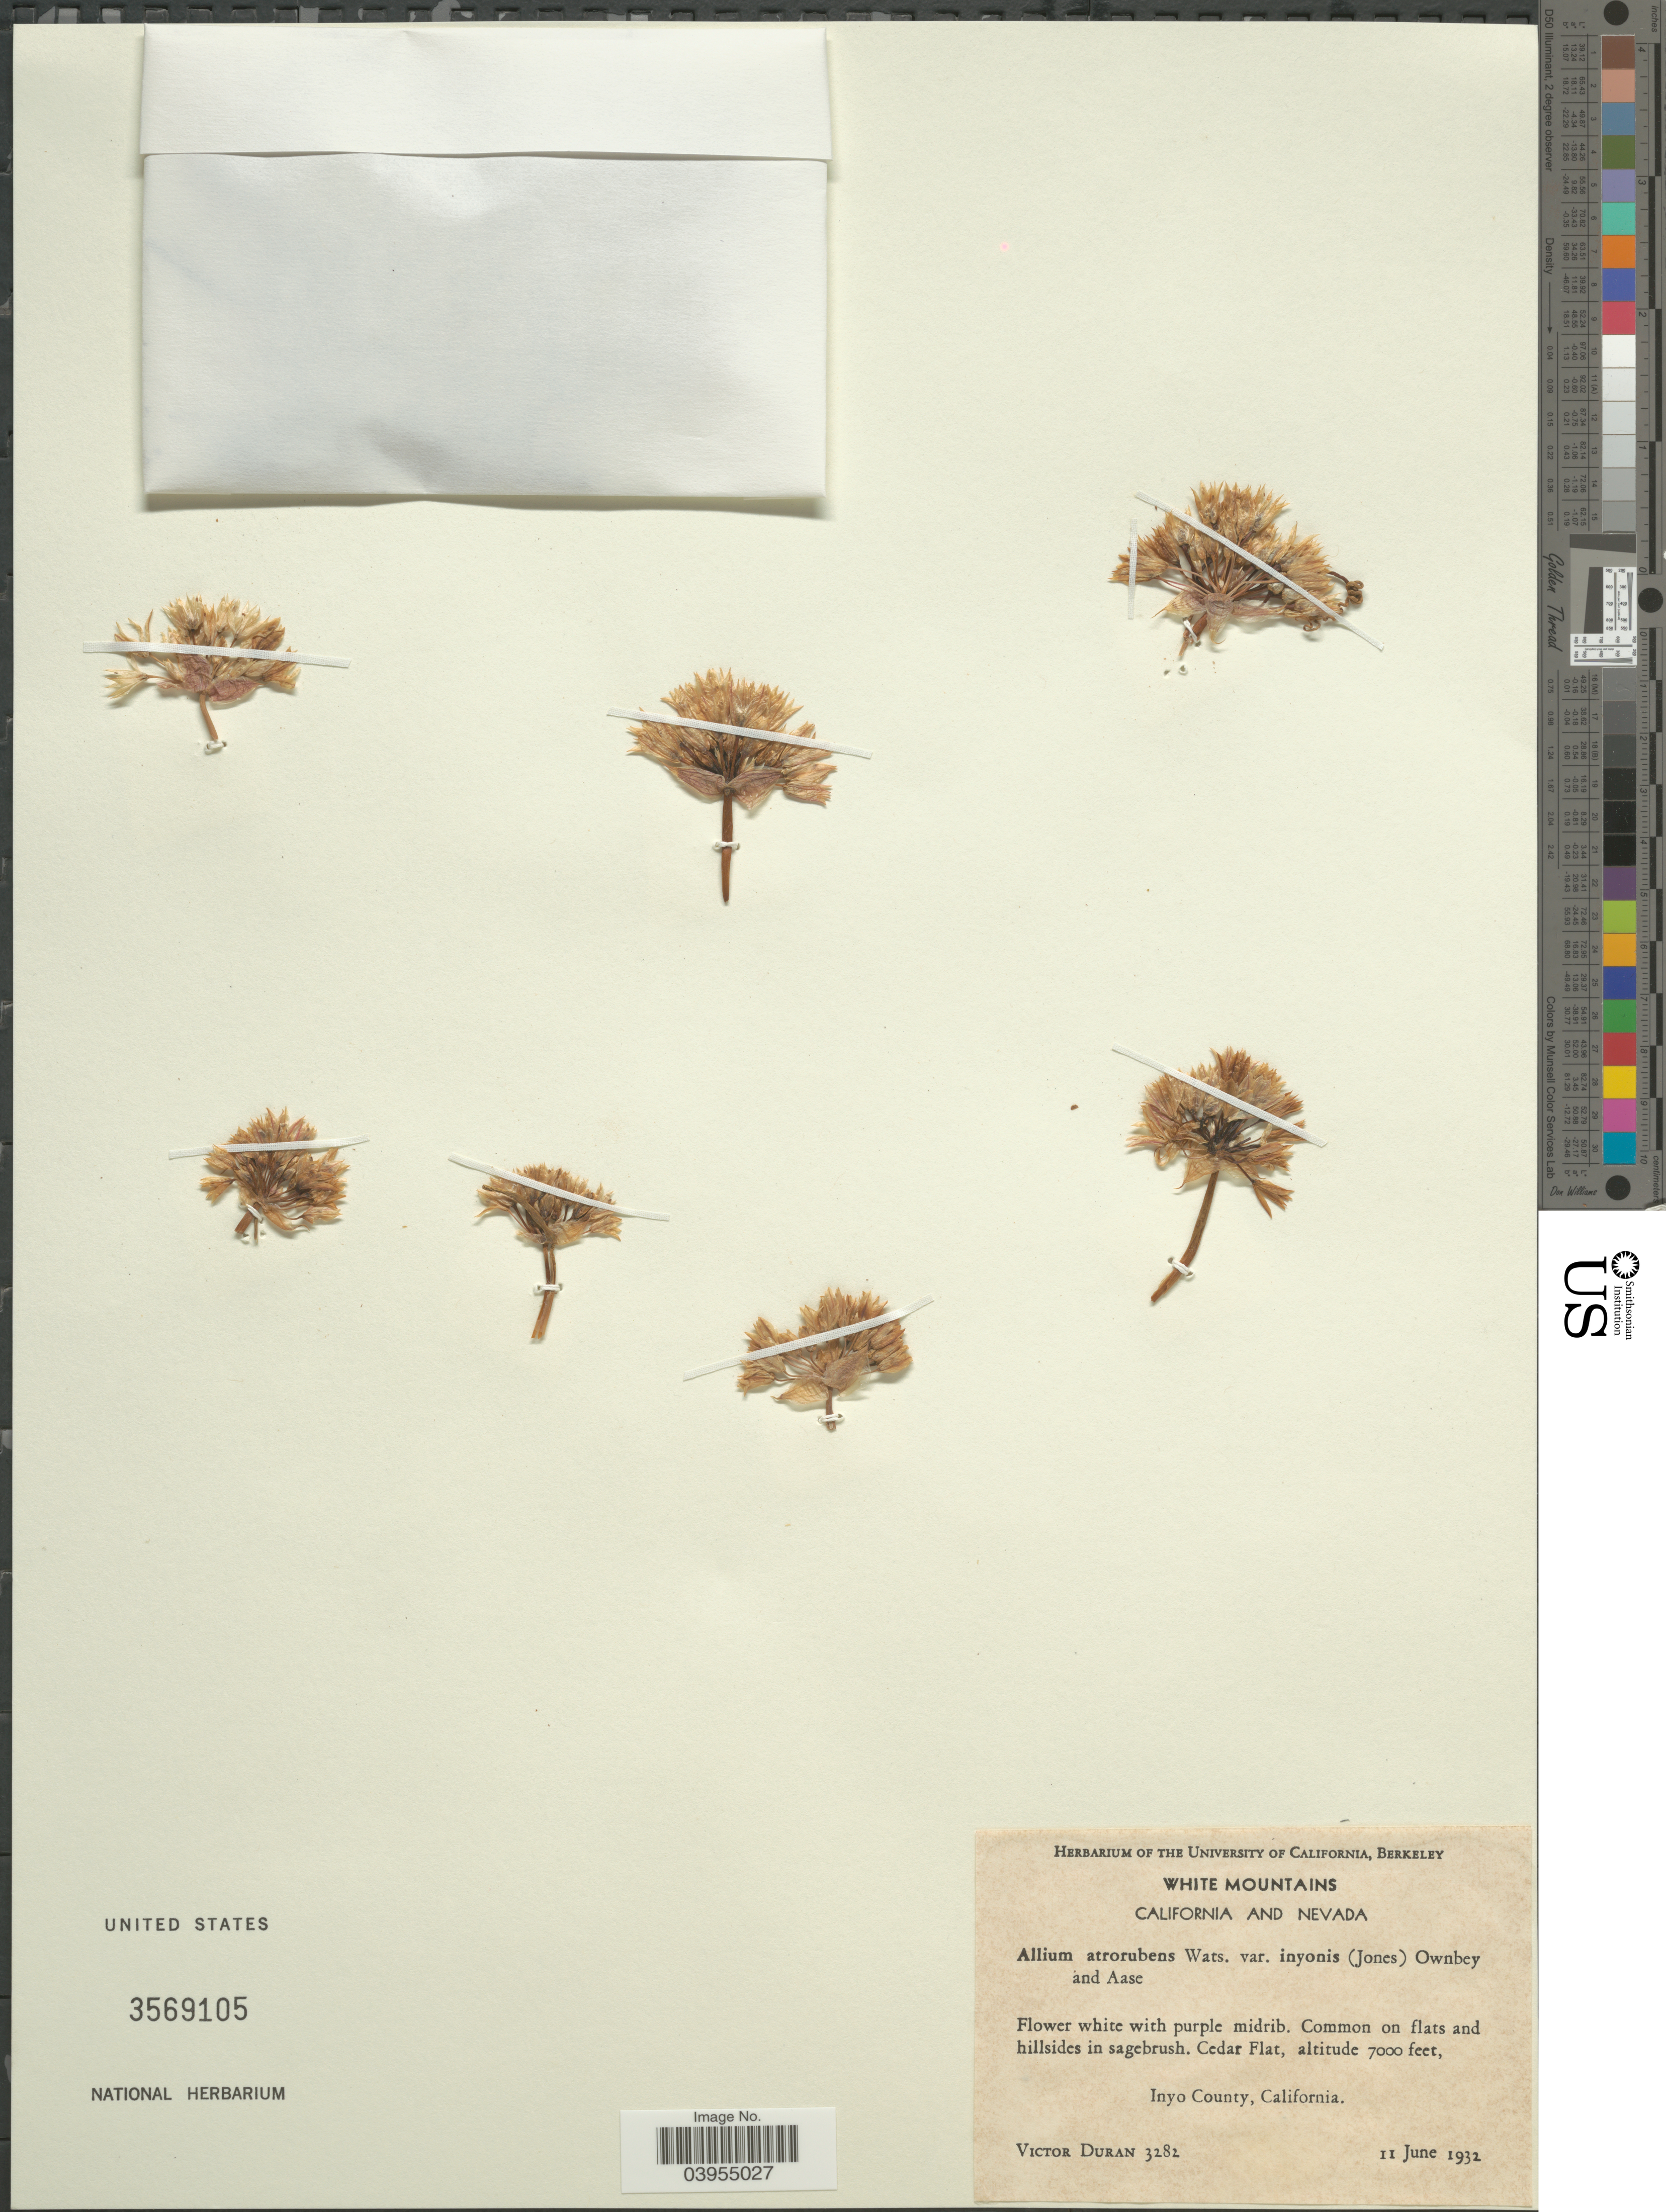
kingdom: Plantae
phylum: Tracheophyta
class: Liliopsida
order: Asparagales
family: Amaryllidaceae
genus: Allium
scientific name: Allium atrorubens var. inyonis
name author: (M.E. Jones) Ownbey & Aase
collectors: V. Duran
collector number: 3282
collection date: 1932-06-11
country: United States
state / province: California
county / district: Inyo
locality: White Mountains. Common on flats and hillsides in sagebrush. Cedar Flat, Inyo County.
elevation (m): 2134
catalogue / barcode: US 3569105